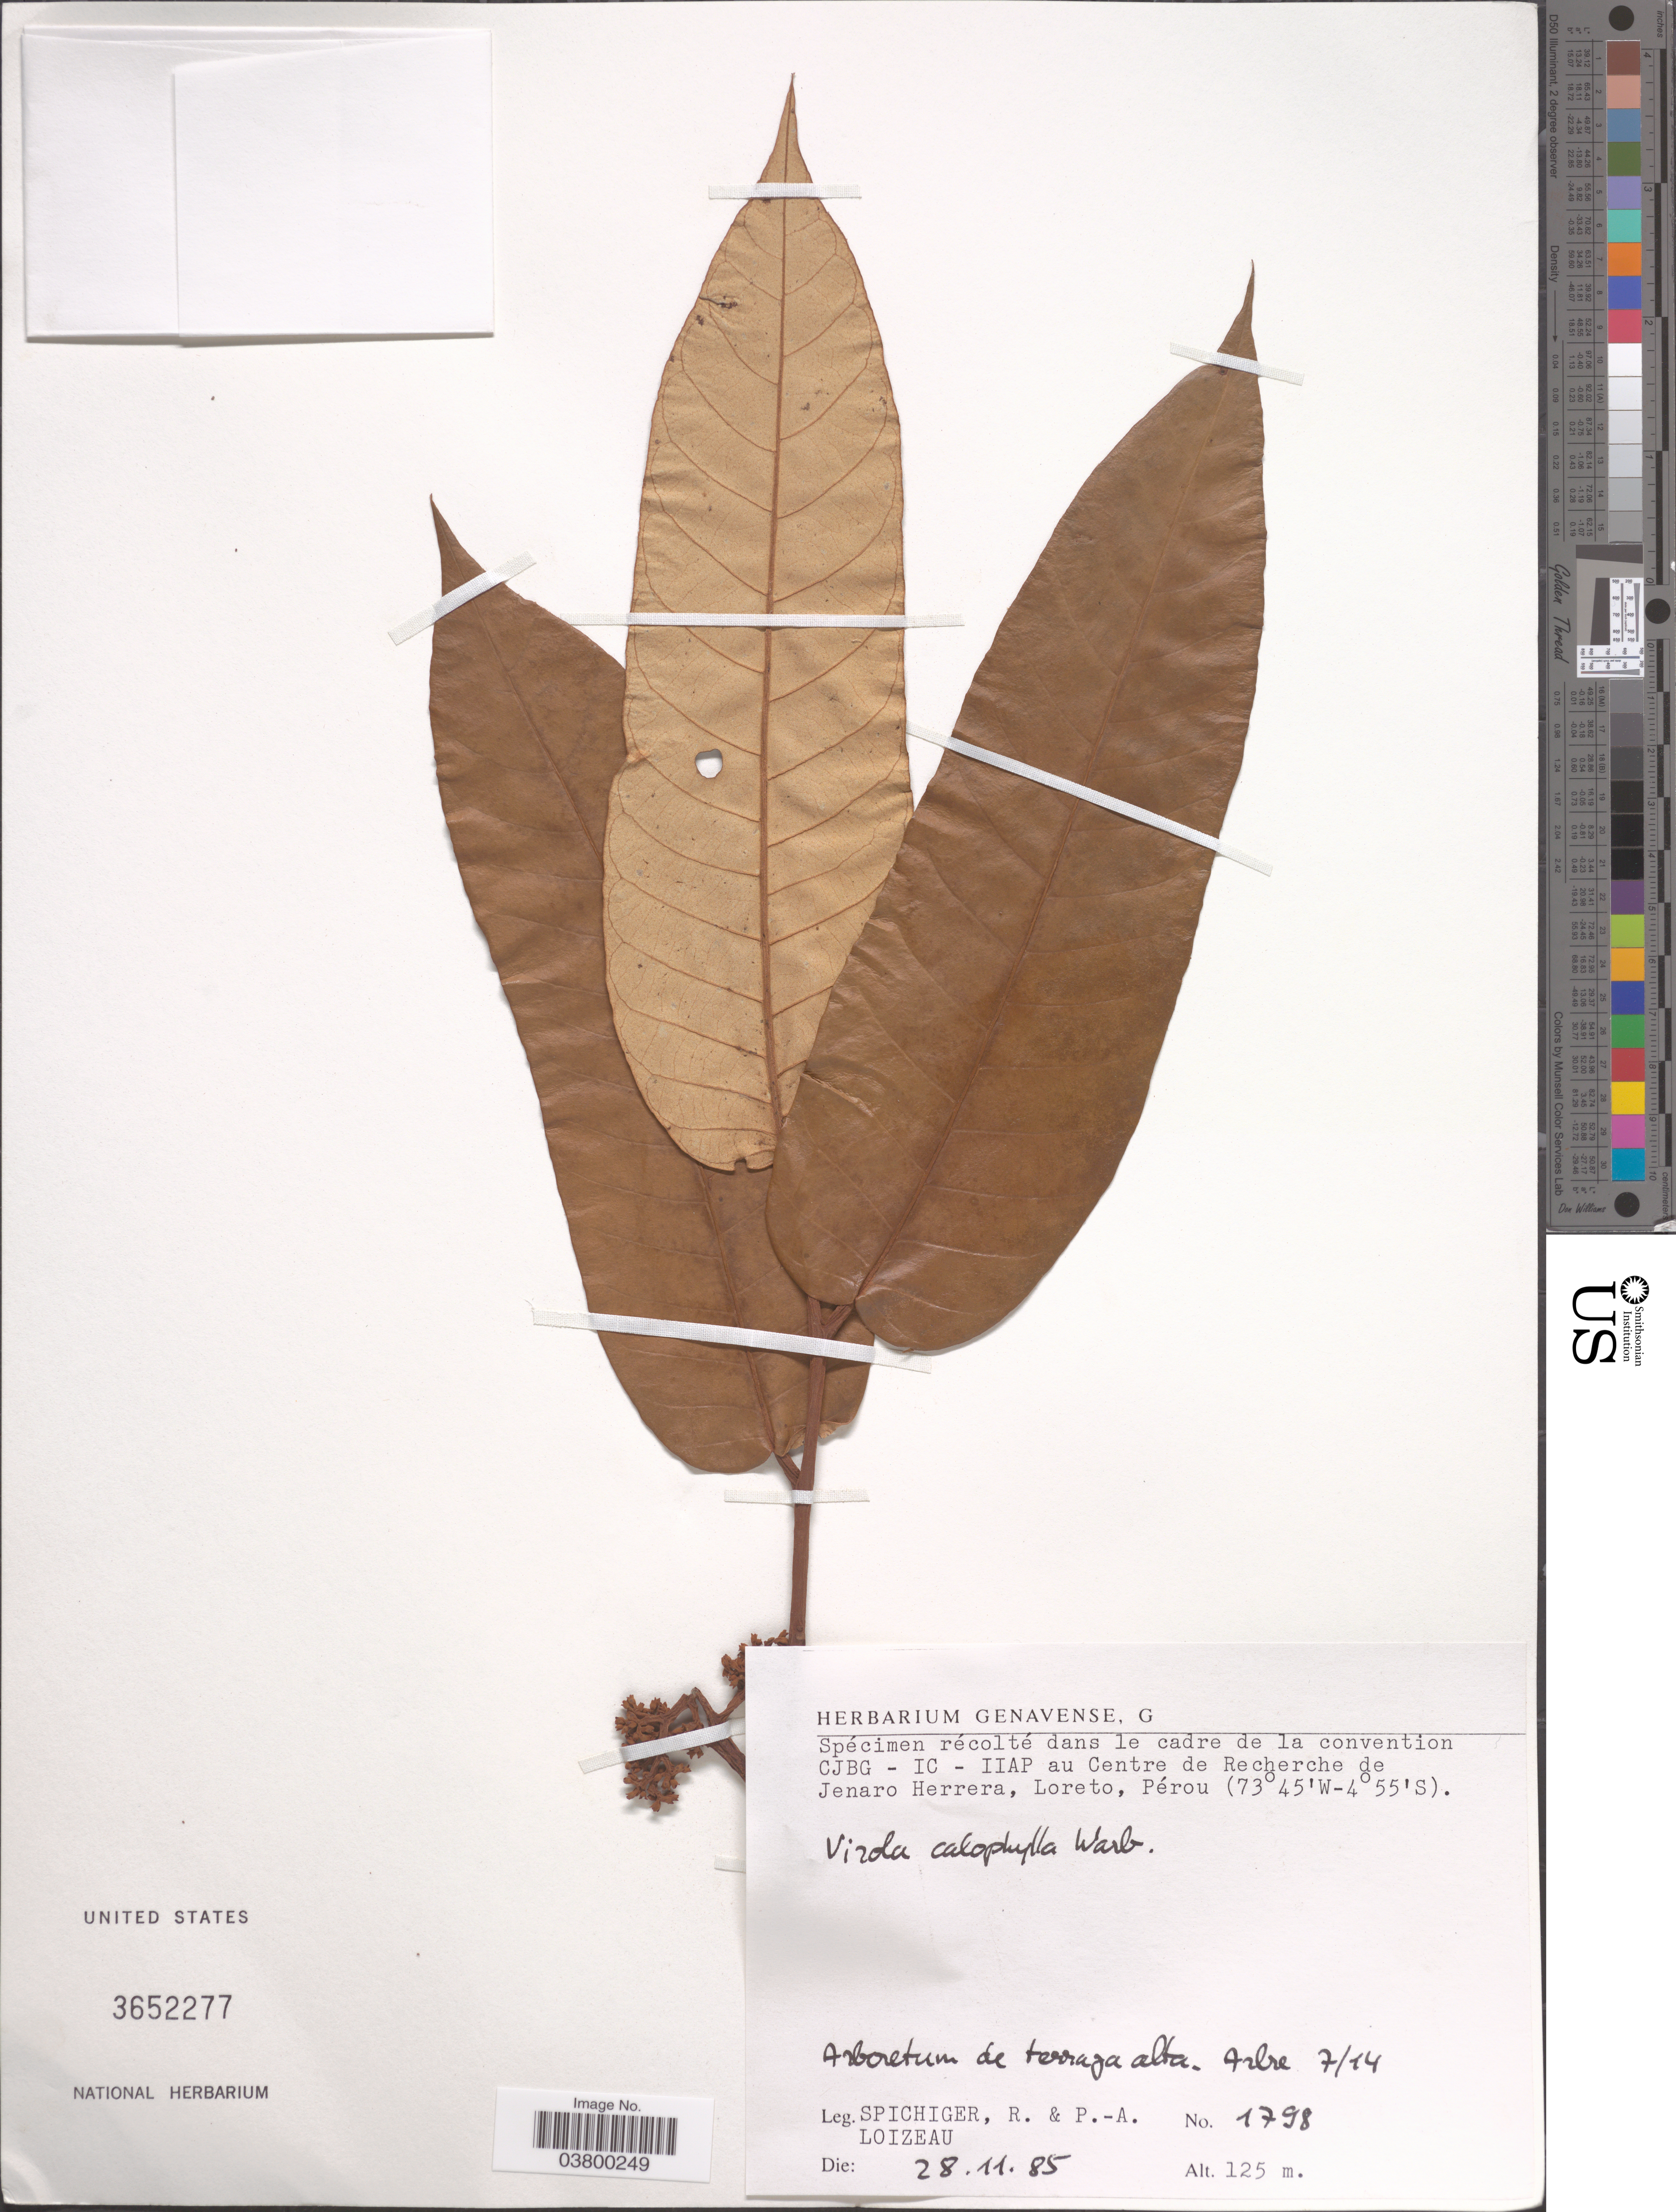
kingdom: Plantae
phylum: Tracheophyta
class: Magnoliopsida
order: Magnoliales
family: Myristicaceae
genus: Virola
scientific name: Virola calophylla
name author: (Spruce) Warb.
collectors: R. Spichiger & P. Loizeau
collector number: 1798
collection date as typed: Transcribed d/m/y: 28/11/85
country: Peru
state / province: Loreto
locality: Centre de Recherche de Jenaro Herrera, Pérou. Arboretum de terraza alta. Arbre 7/14.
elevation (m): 125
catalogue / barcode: US 3652277